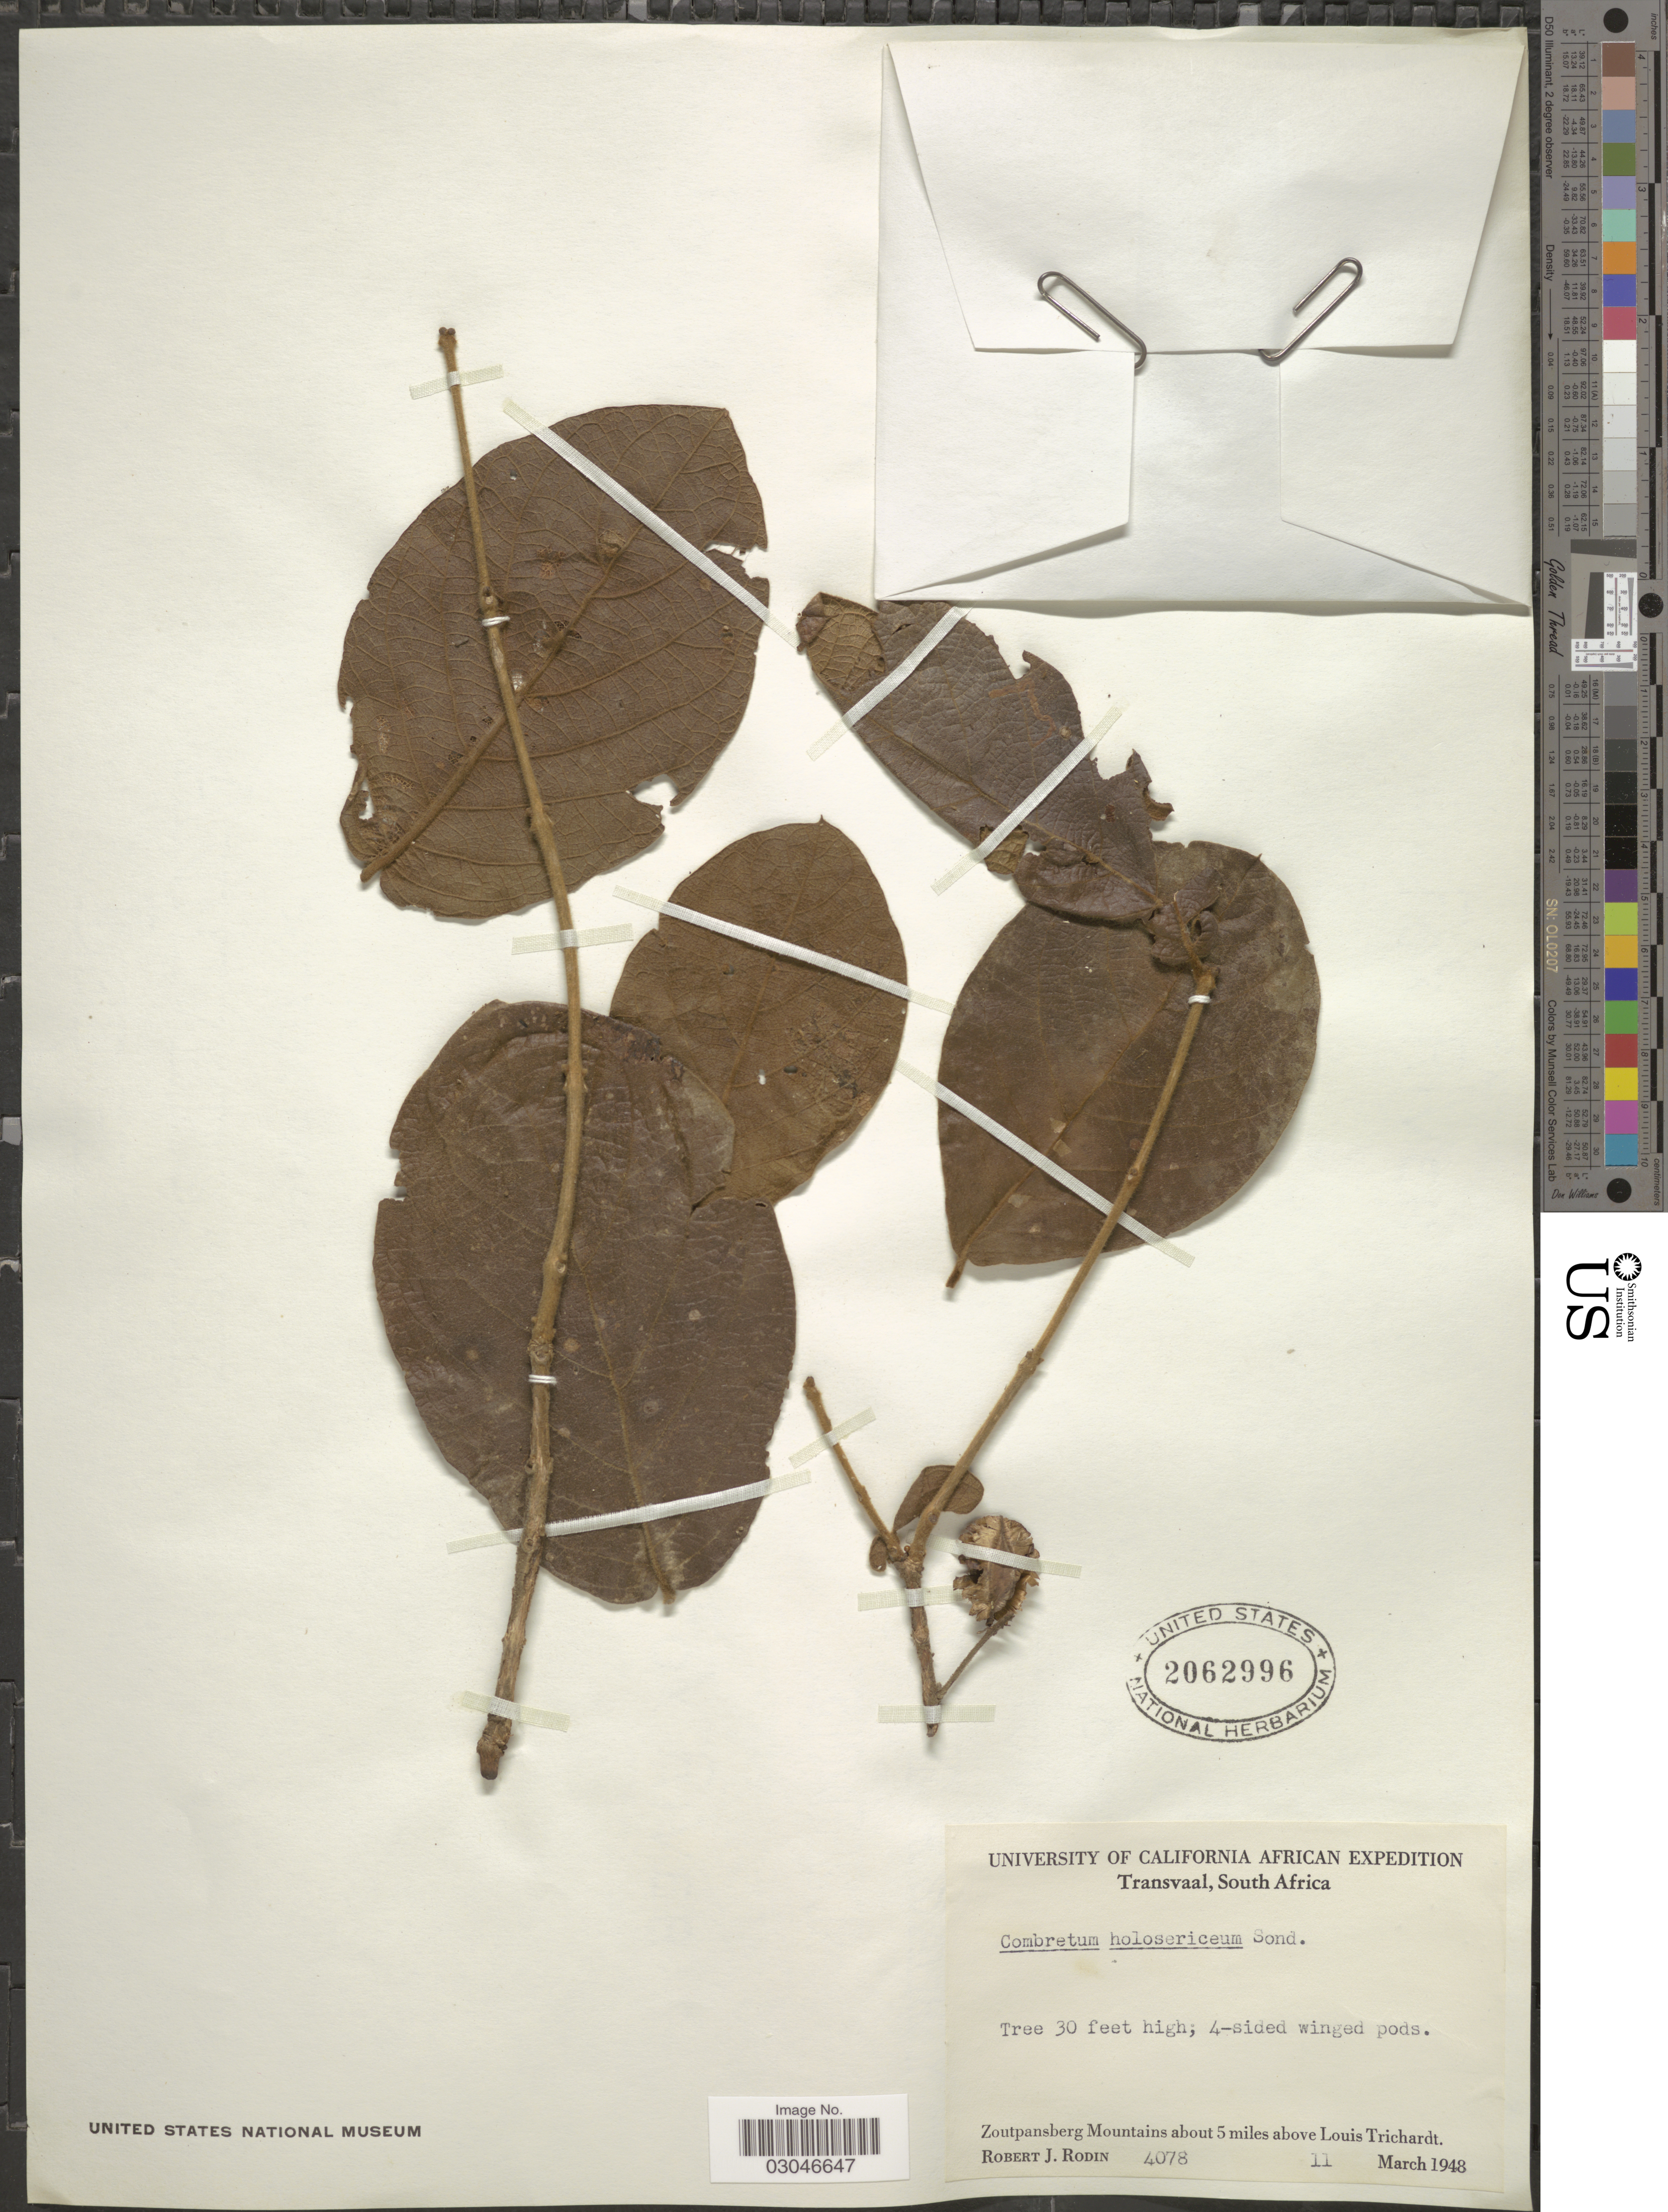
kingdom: Plantae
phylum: Tracheophyta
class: Magnoliopsida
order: Myrtales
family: Combretaceae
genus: Combretum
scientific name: Combretum holosericeum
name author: Sond.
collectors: R. J. Rodin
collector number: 4078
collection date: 1948-03-11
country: South Africa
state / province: Limpopo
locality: Transvaal. Zoutpansberg Mountains about 5 miles above Louis Trichardt.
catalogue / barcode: US 2062996